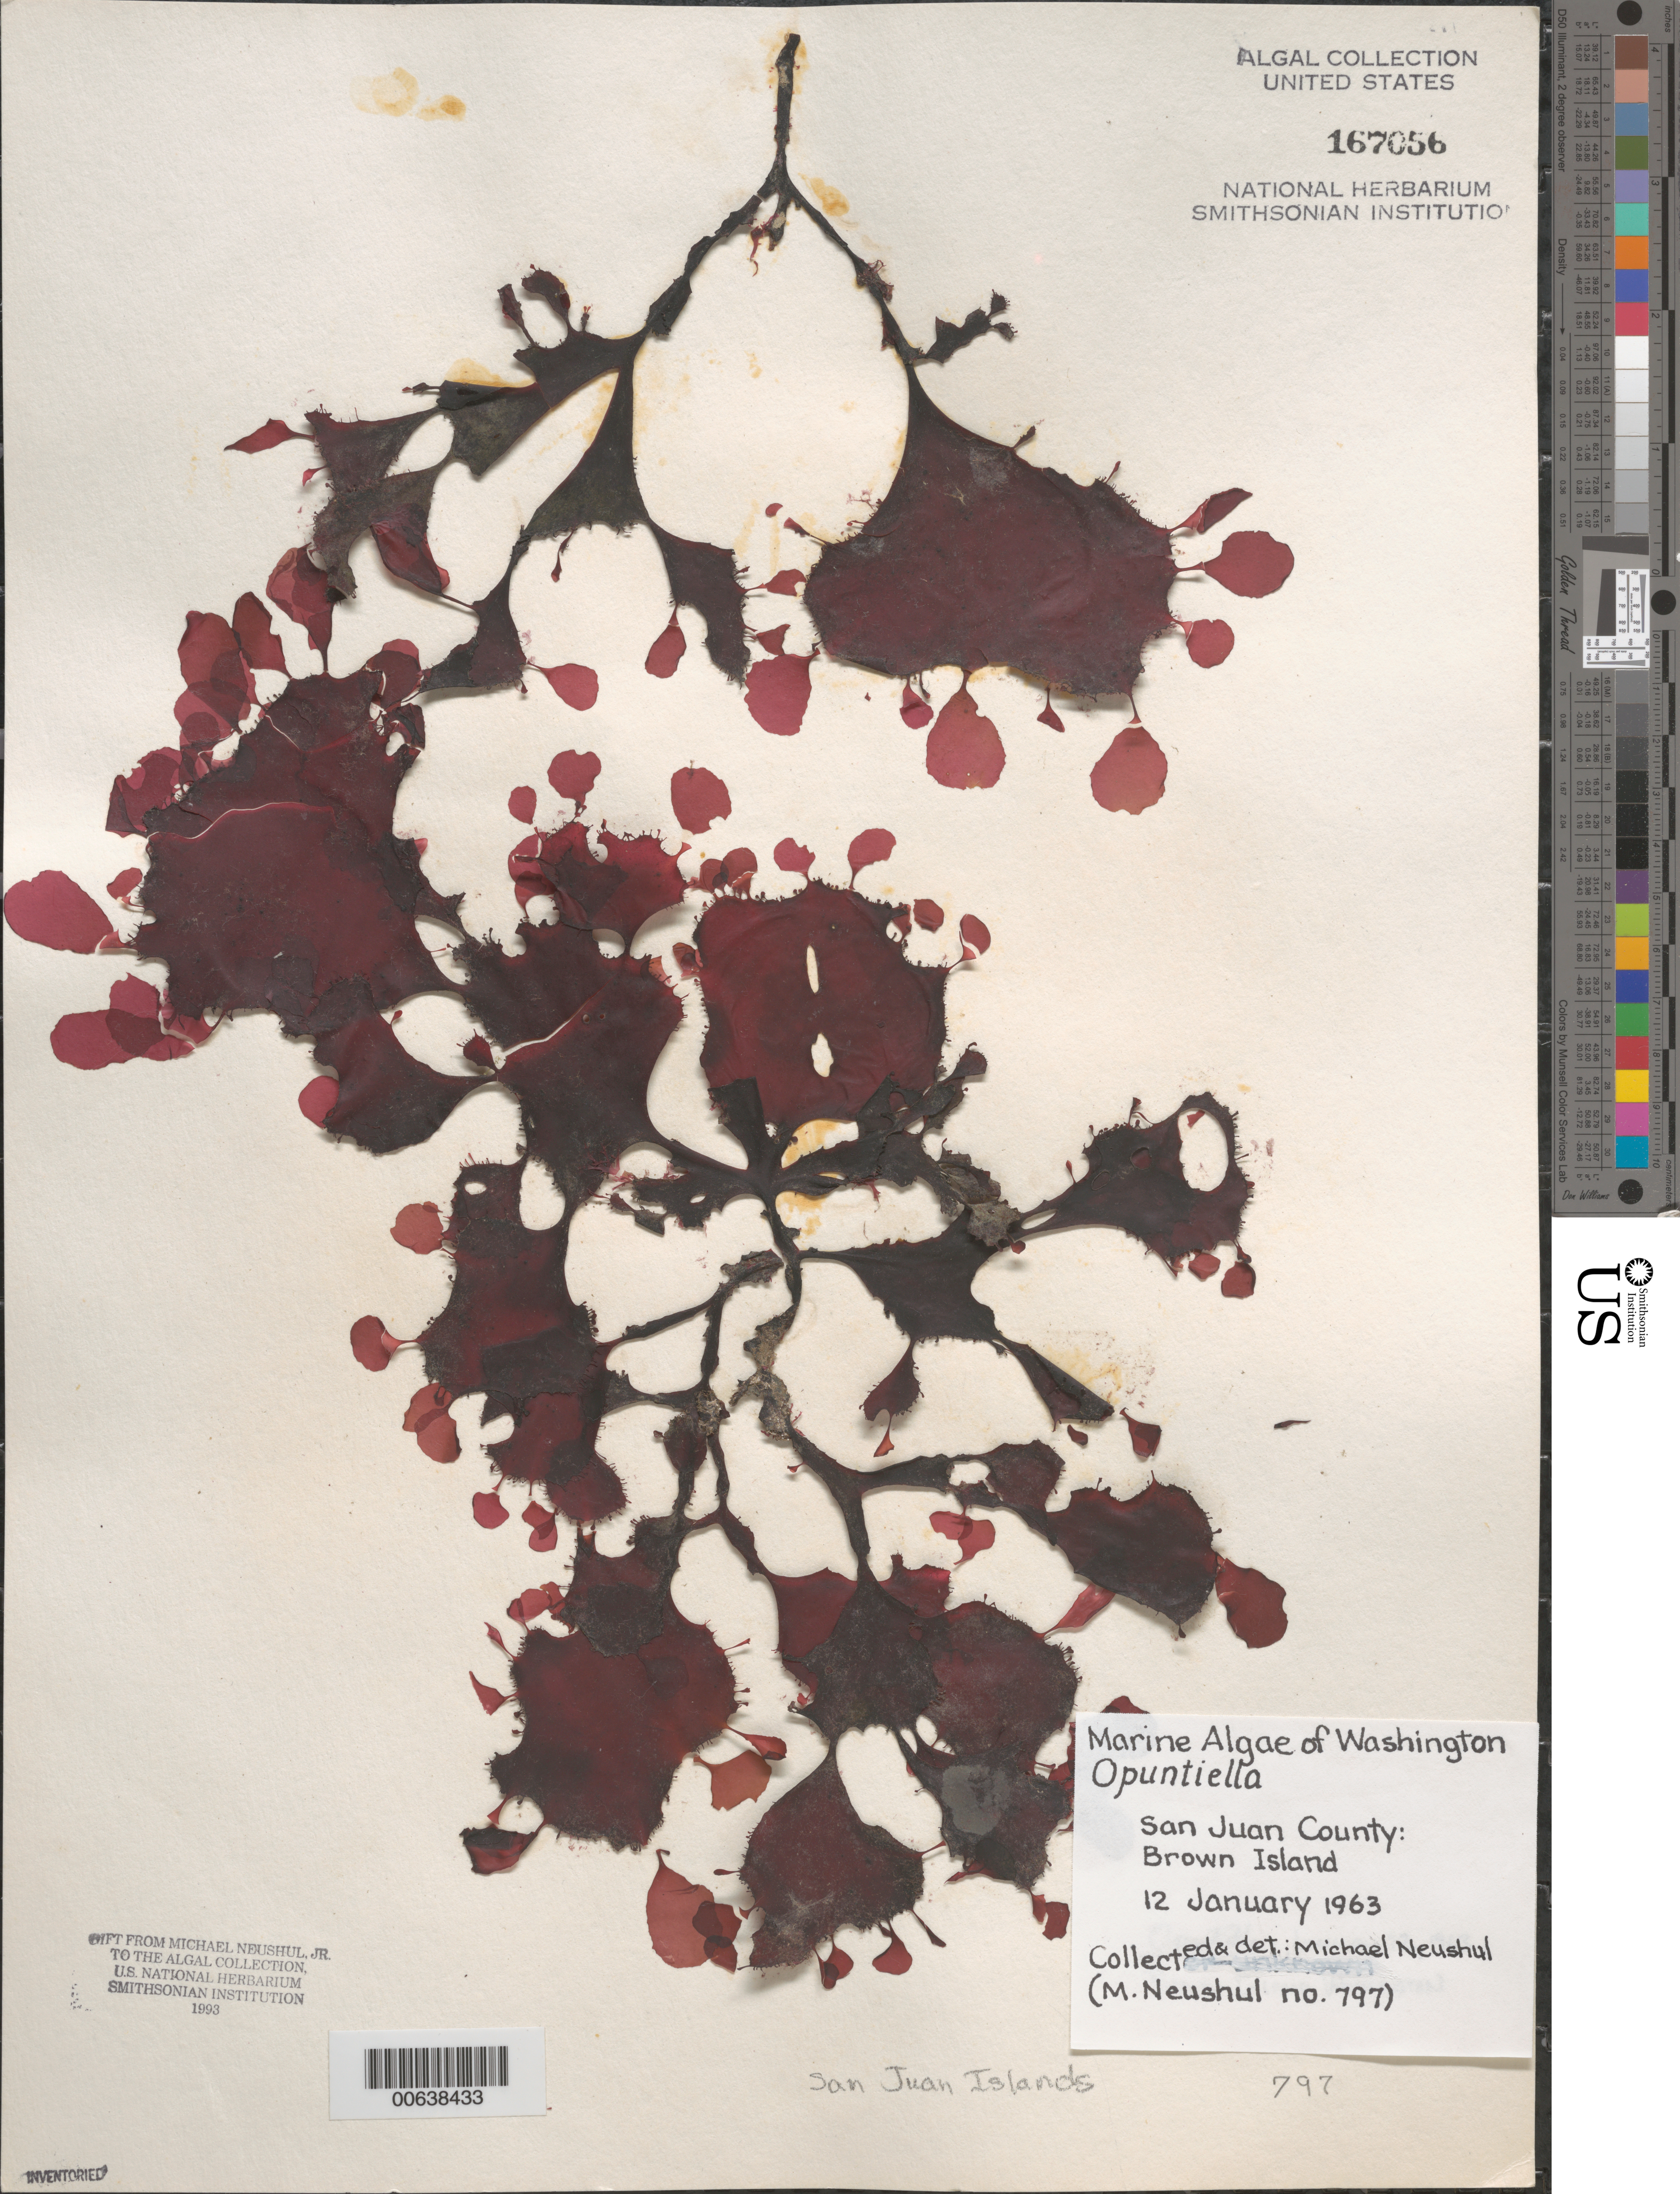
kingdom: Plantae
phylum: Rhodophyta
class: Florideophyceae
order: Gigartinales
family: Furcellariaceae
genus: Opuntiella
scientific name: Opuntiella sp.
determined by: Neushul, M.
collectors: M. Neushul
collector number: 797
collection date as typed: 12 Jan 1963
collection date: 1963-01-12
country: United States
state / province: Washington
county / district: San Juan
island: Brown Island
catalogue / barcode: US 167056